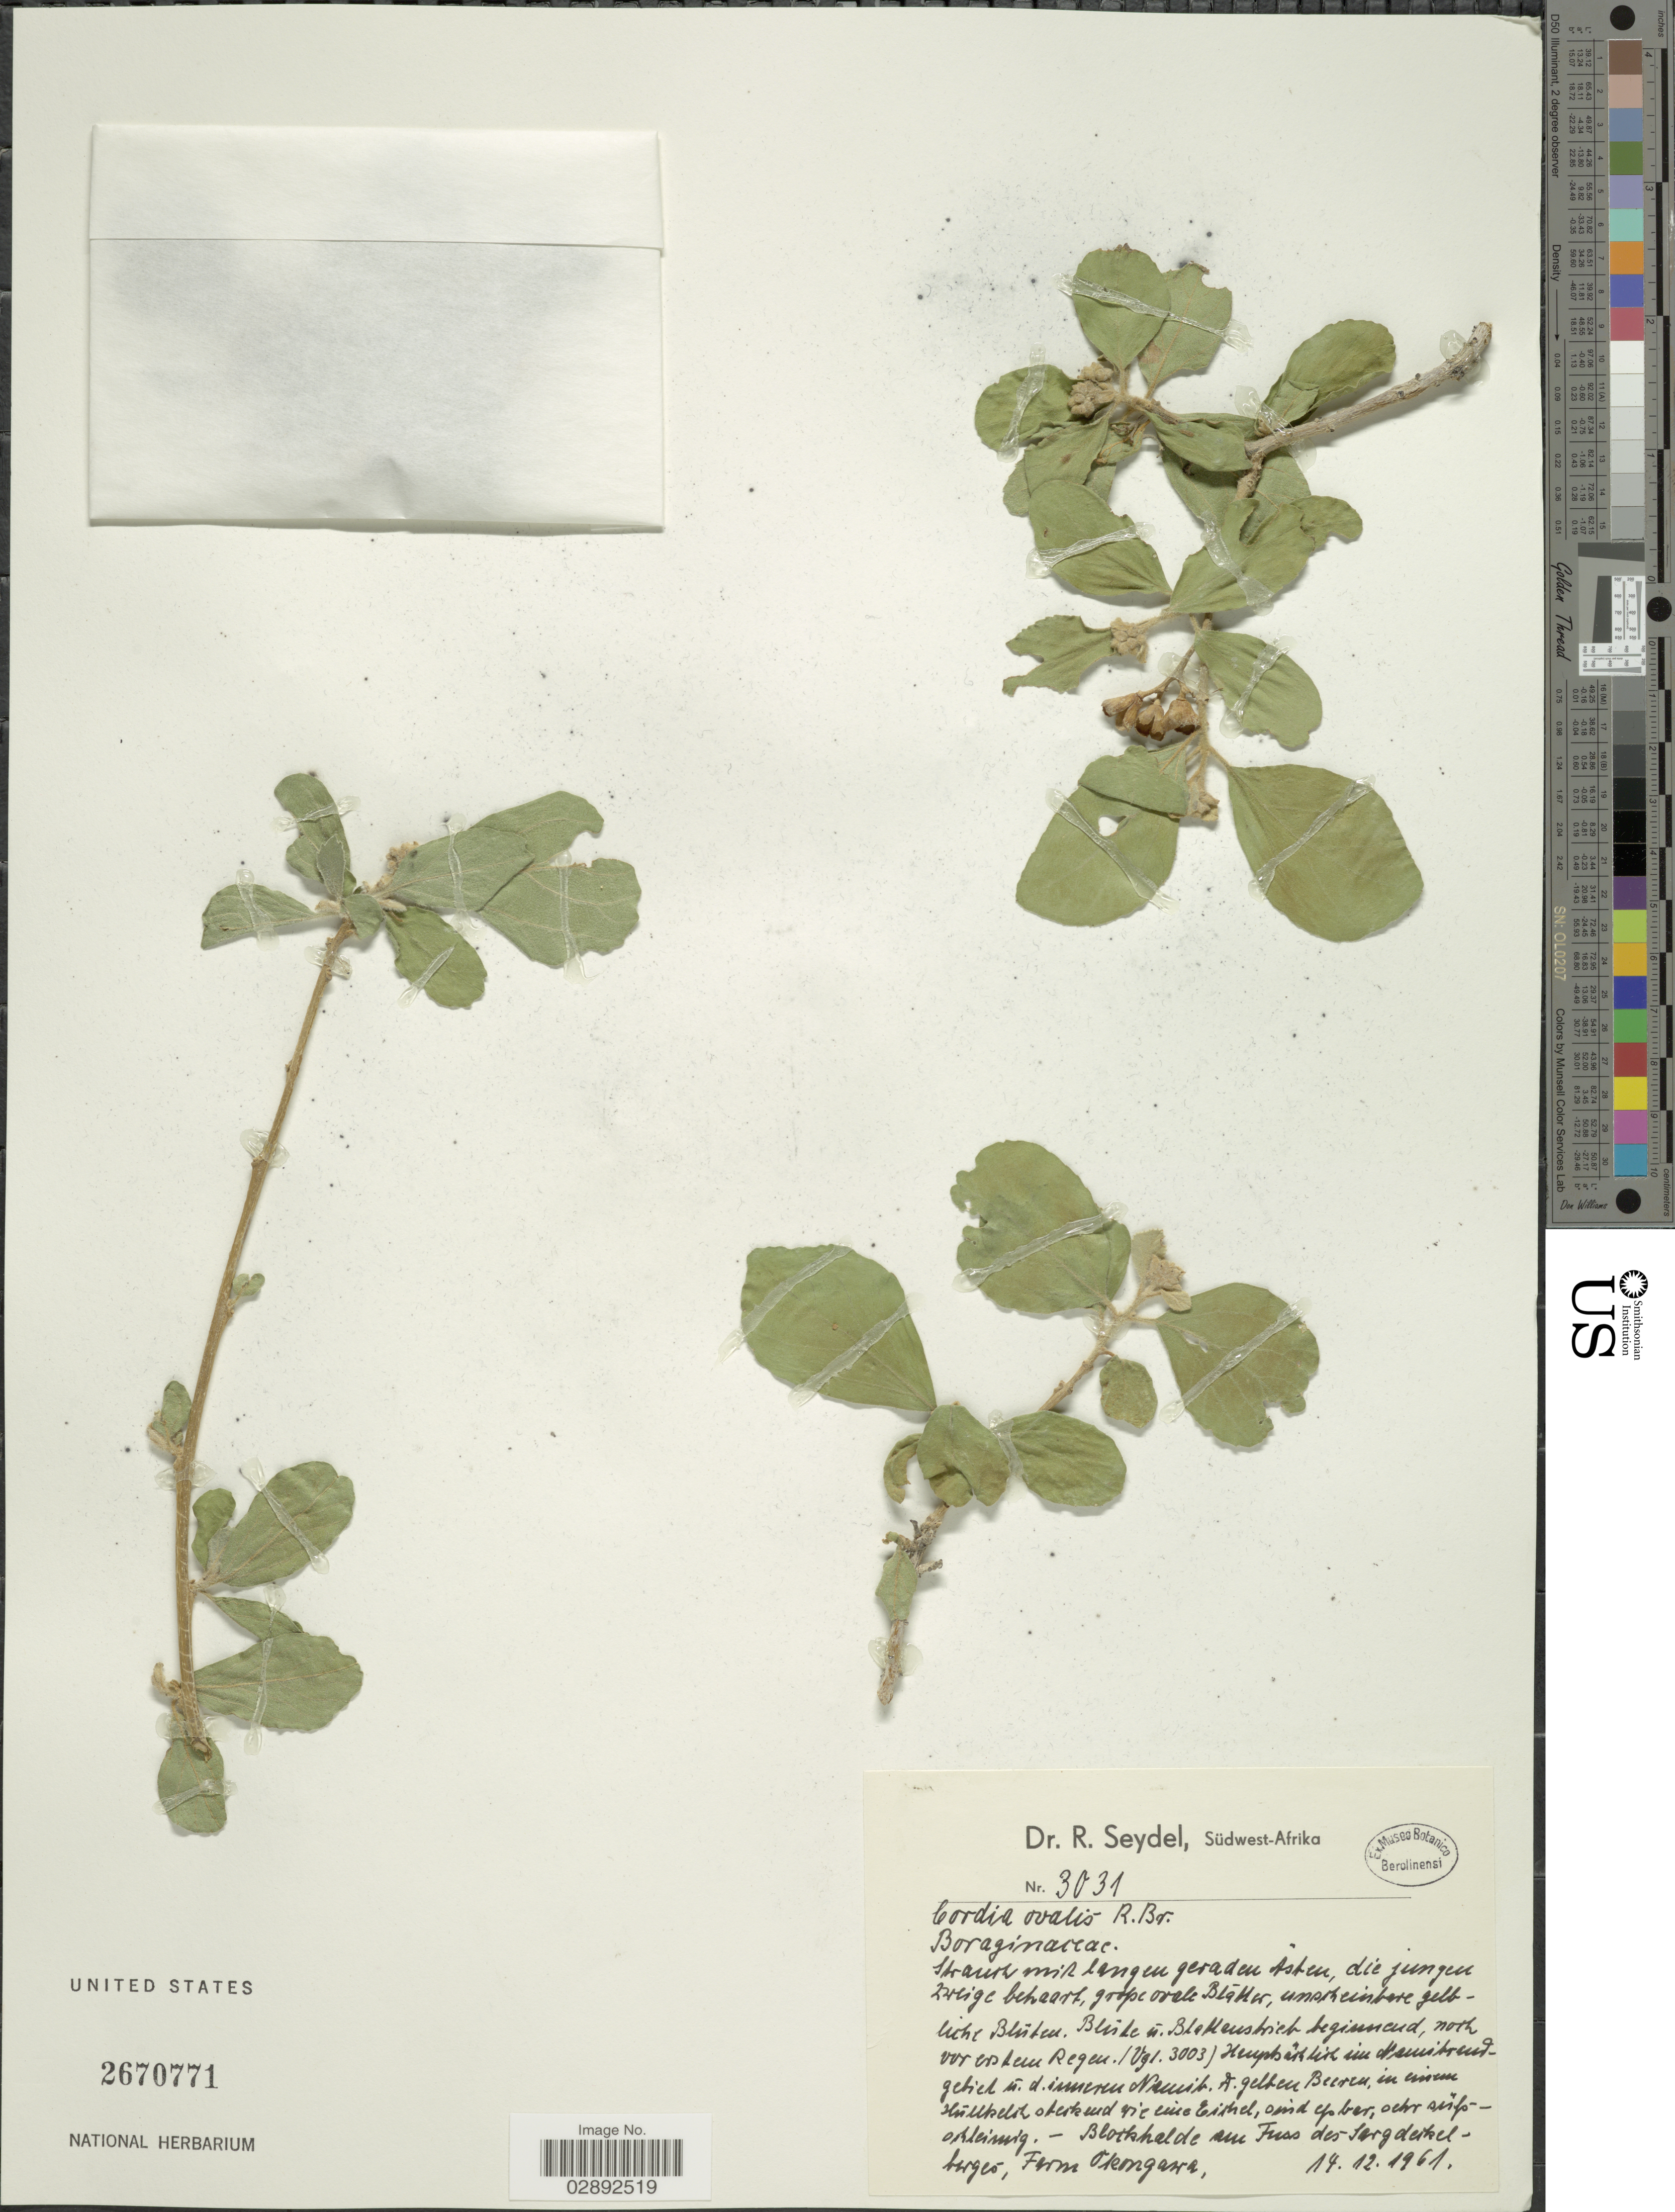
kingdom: Plantae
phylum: Tracheophyta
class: Magnoliopsida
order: Boraginales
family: Cordiaceae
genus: Cordia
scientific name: Cordia ovalis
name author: R. Br. ex DC.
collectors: R. Seydel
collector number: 3031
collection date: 1961-12-14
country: Namibia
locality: Südwest-Afrika. Blockhalde am Fuss des Sargdeckelberges, [Southwest Africa. Blockhalde at the foot of mountain of Sargdeckel.] Farm Okongawa.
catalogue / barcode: US 2670771